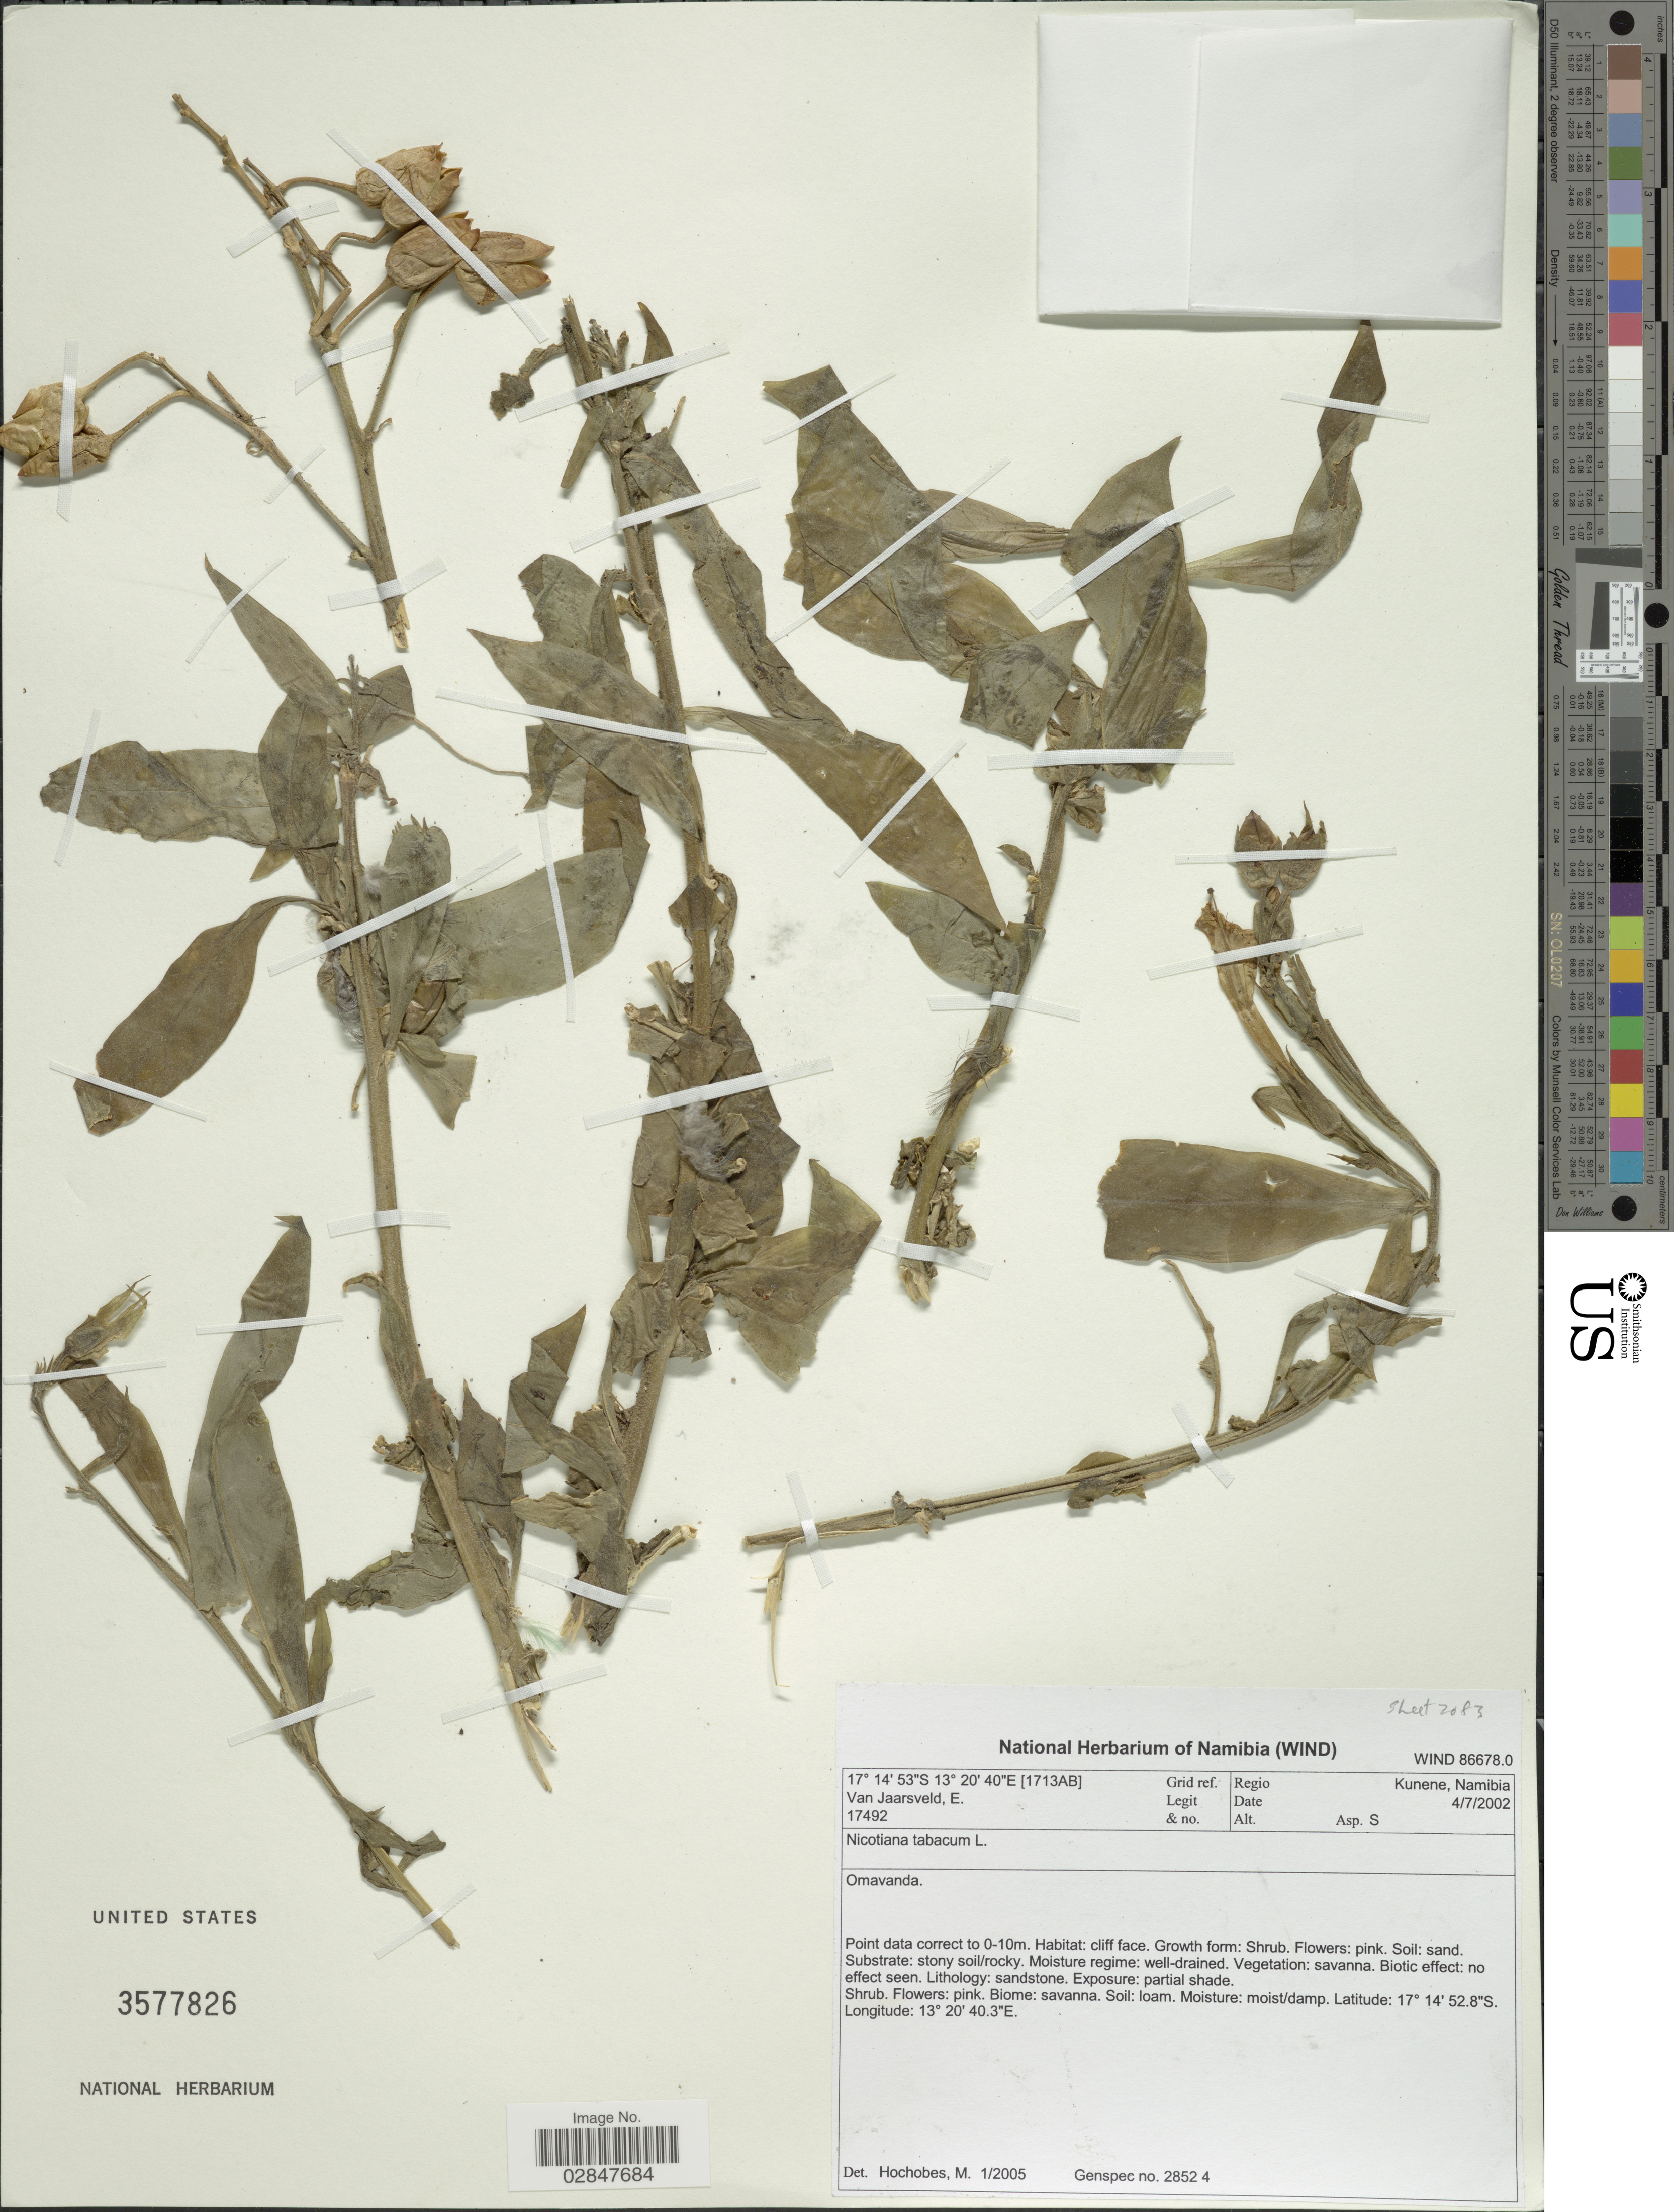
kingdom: Plantae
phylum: Tracheophyta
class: Magnoliopsida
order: Solanales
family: Solanaceae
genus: Nicotiana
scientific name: Nicotiana tabacum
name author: L.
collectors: E. van Jaarsveld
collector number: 17492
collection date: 2002-04-07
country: Namibia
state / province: Kunene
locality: Grid Ref. [1713AB]. Regio Kunene. Omavanda.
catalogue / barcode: US 3577826